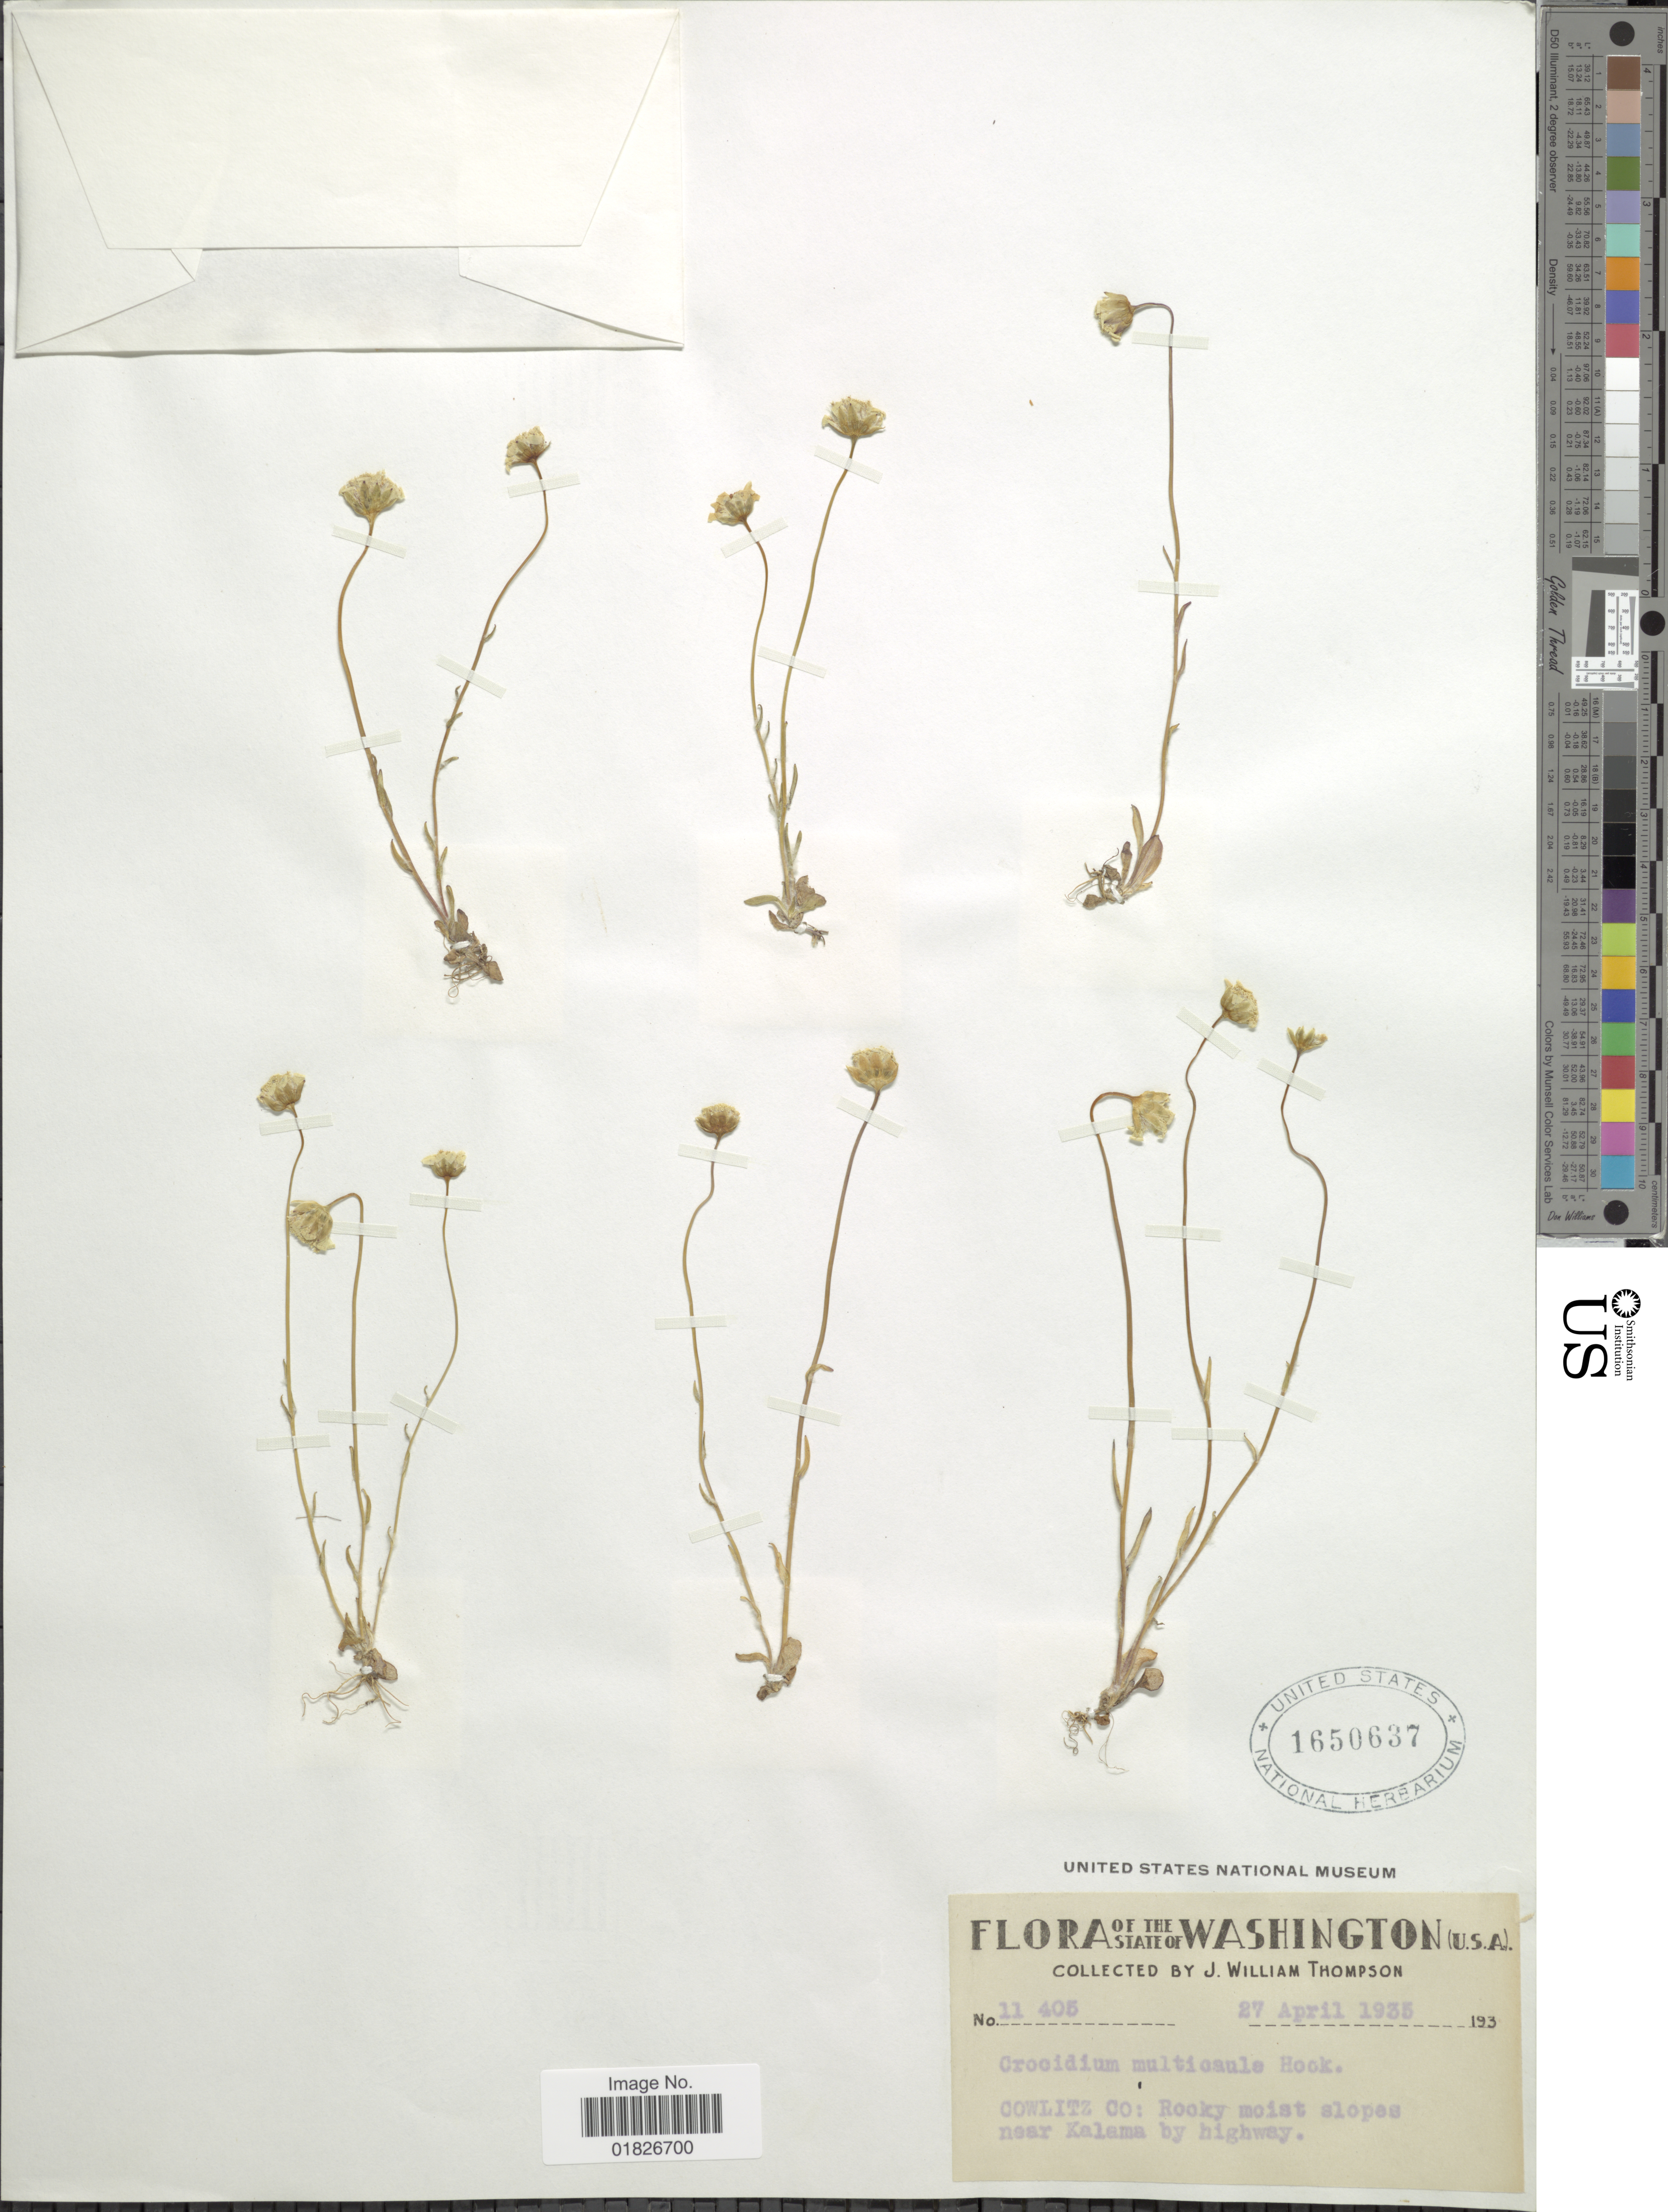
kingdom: Plantae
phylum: Tracheophyta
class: Magnoliopsida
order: Asterales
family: Asteraceae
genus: Crocidium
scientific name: Crocidium multicaule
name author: Hook.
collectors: J. W. Thompson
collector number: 11405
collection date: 1935-04-27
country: United States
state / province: Washington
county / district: Cowlitz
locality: Cowlitz Co, near Kalama by highway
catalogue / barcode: US 1650637